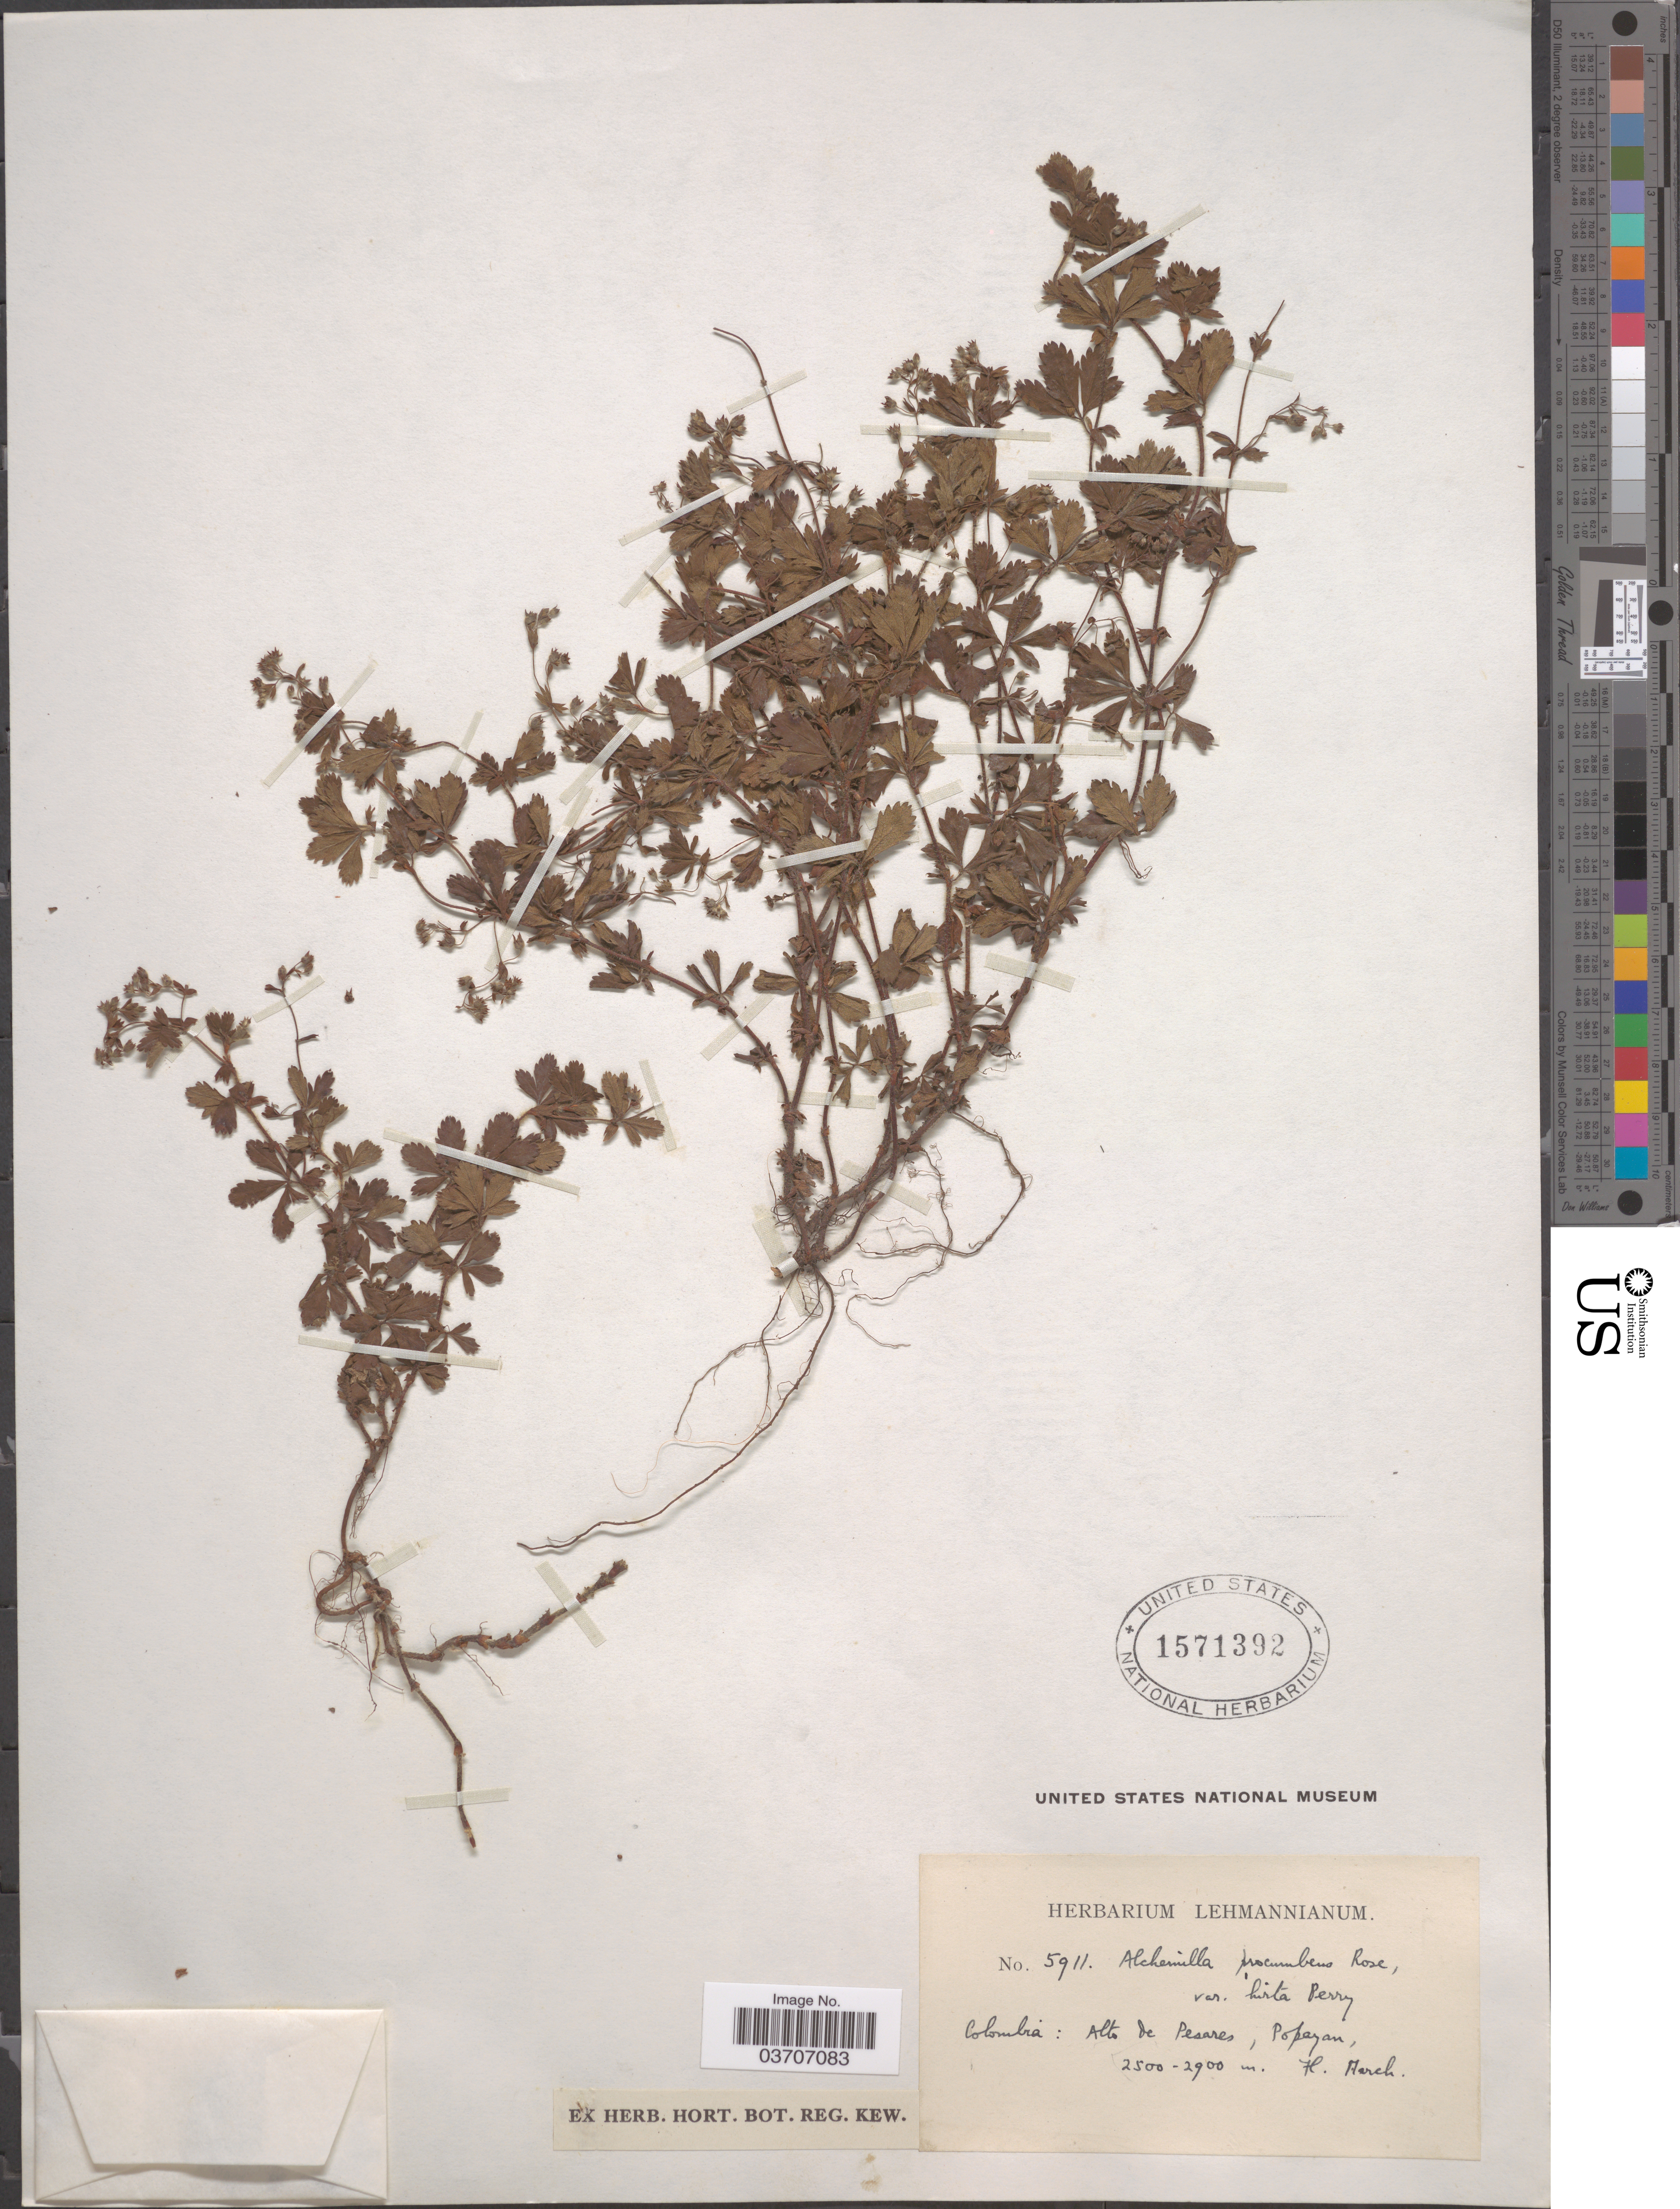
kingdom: Plantae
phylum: Tracheophyta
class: Magnoliopsida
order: Rosales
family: Rosaceae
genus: Lachemilla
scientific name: Lachemilla hirta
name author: (L.M. Perry) Rothm.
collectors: ex herb. Lehmannianum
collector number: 5911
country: Colombia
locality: Alto de Pesares, Popeyan.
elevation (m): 2500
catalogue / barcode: US 1571392